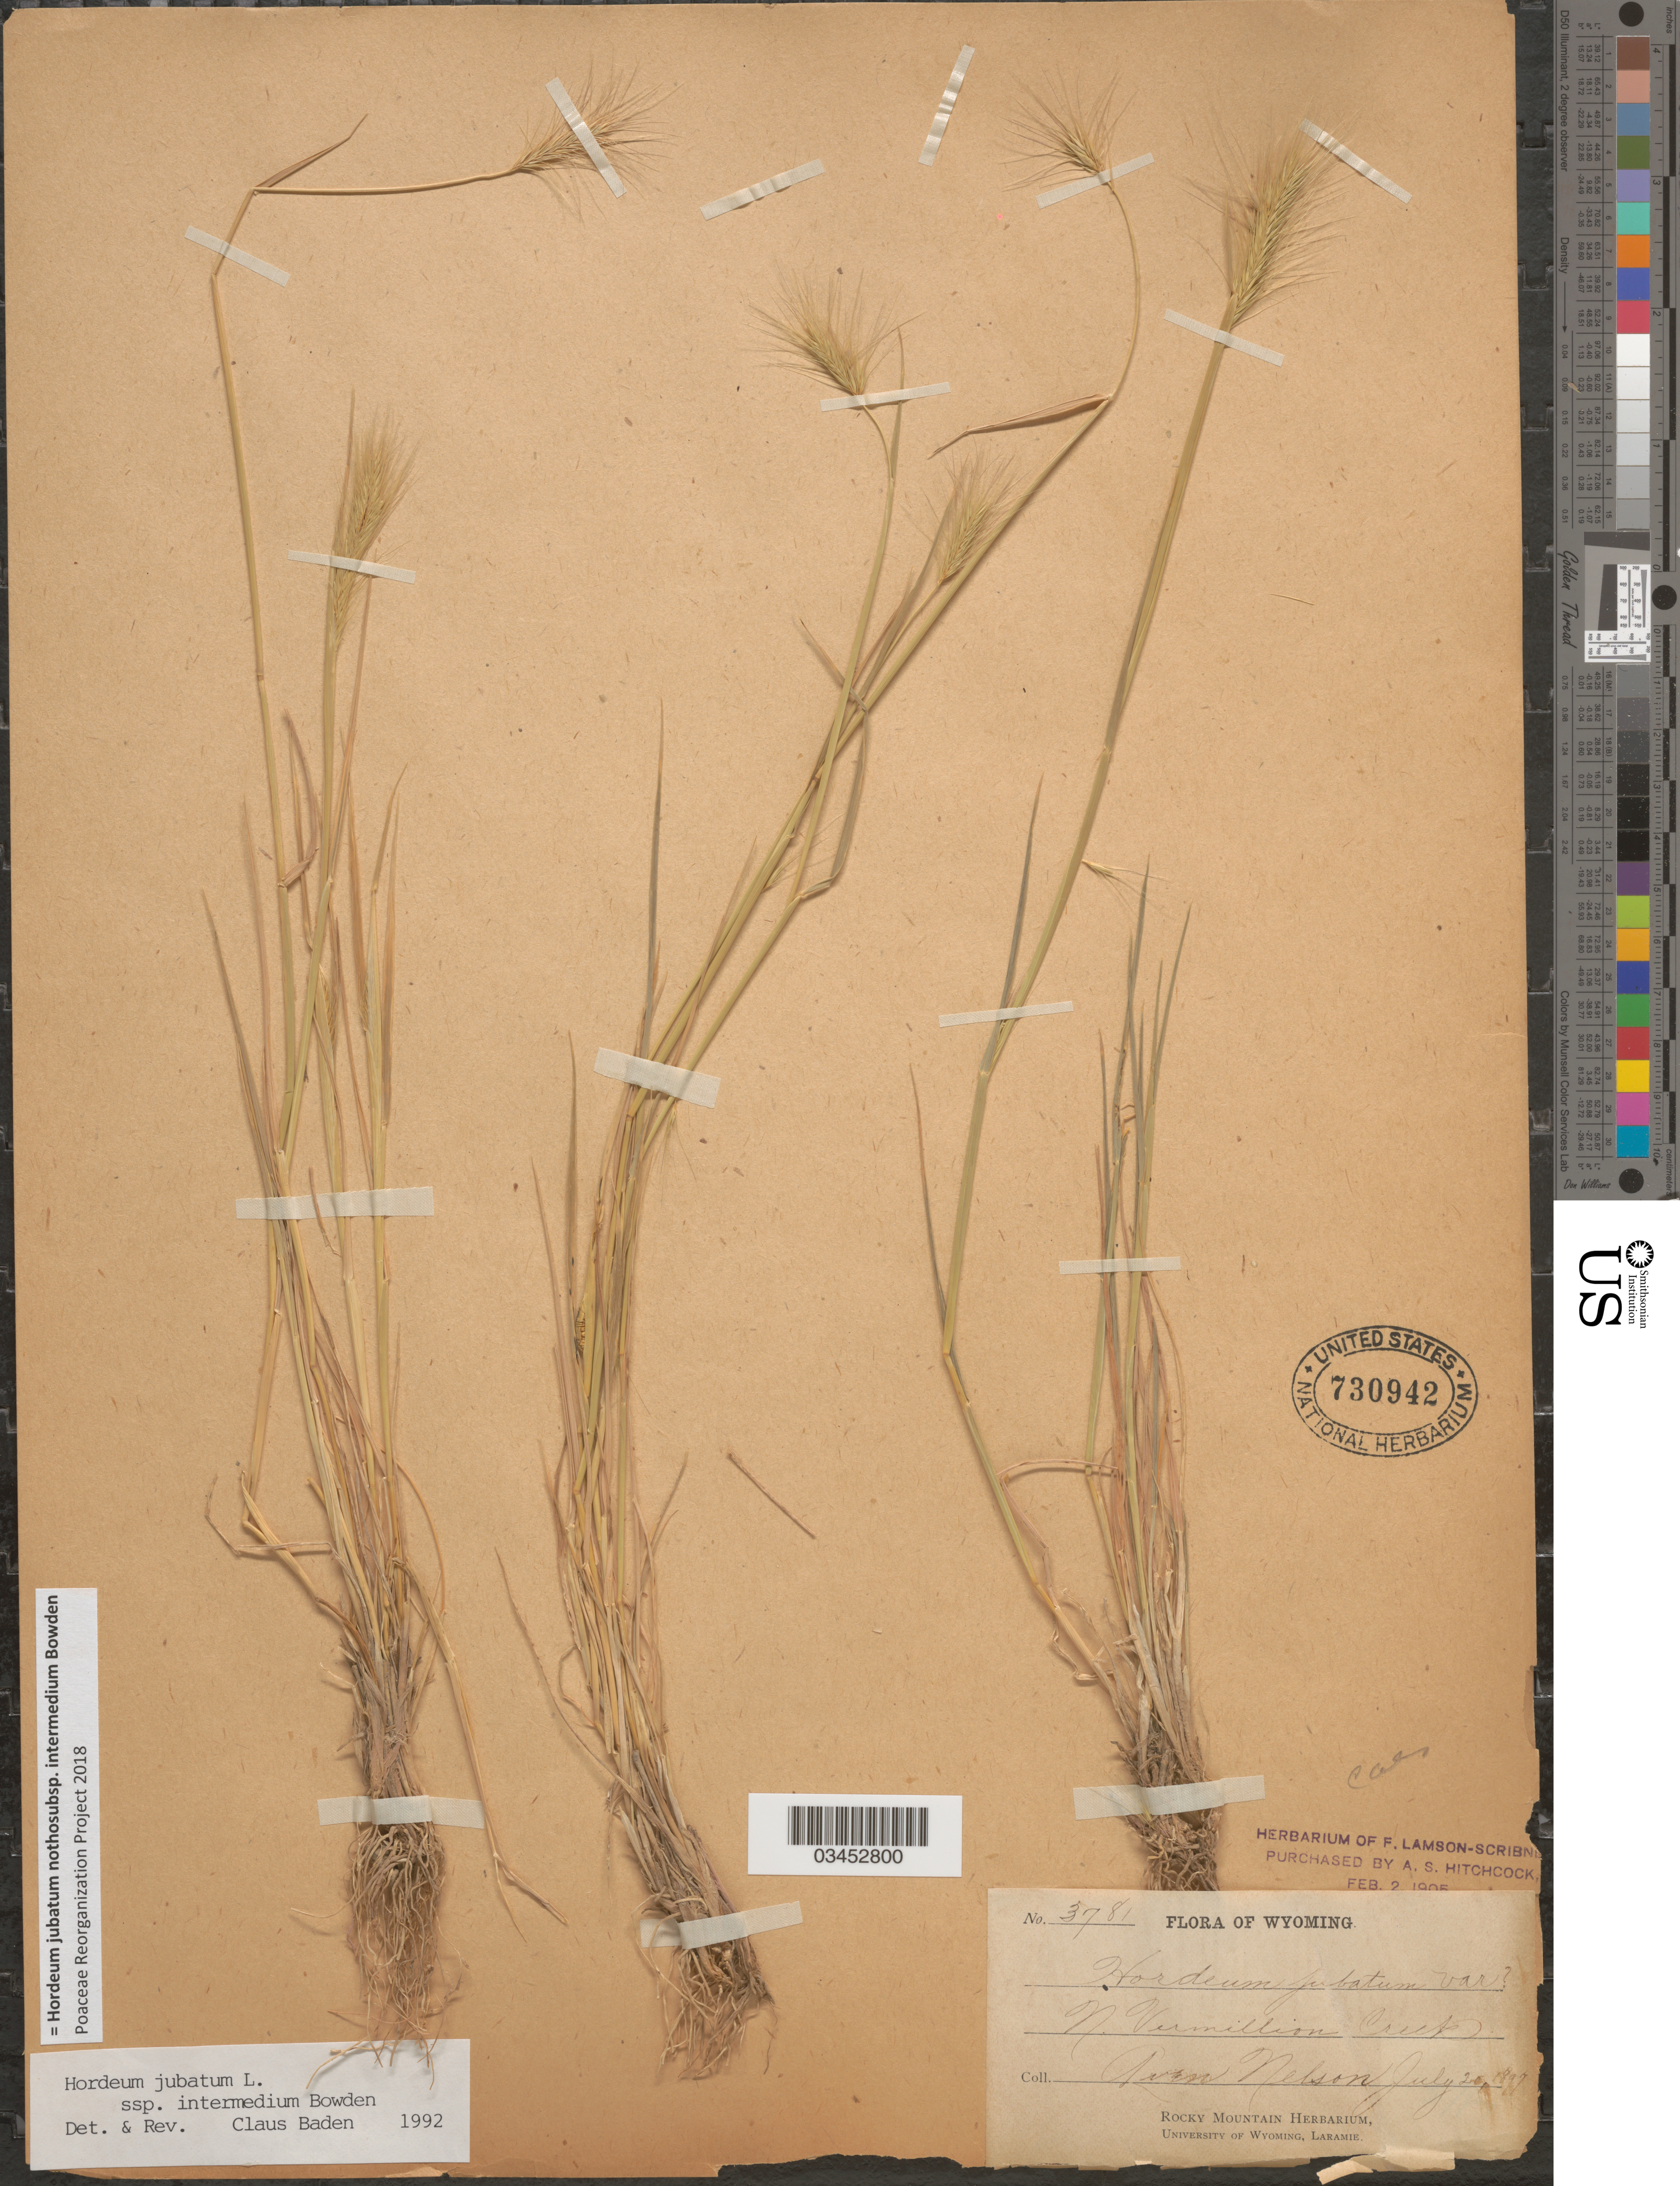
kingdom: Plantae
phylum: Tracheophyta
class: Liliopsida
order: Poales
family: Poaceae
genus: Hordeum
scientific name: Hordeum jubatum nothosubsp. intermedium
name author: Bowden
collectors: A. Nelson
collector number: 3781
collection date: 1897-07-20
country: United States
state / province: Wyoming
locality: N. Vermillion Creek.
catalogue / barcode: US 730942